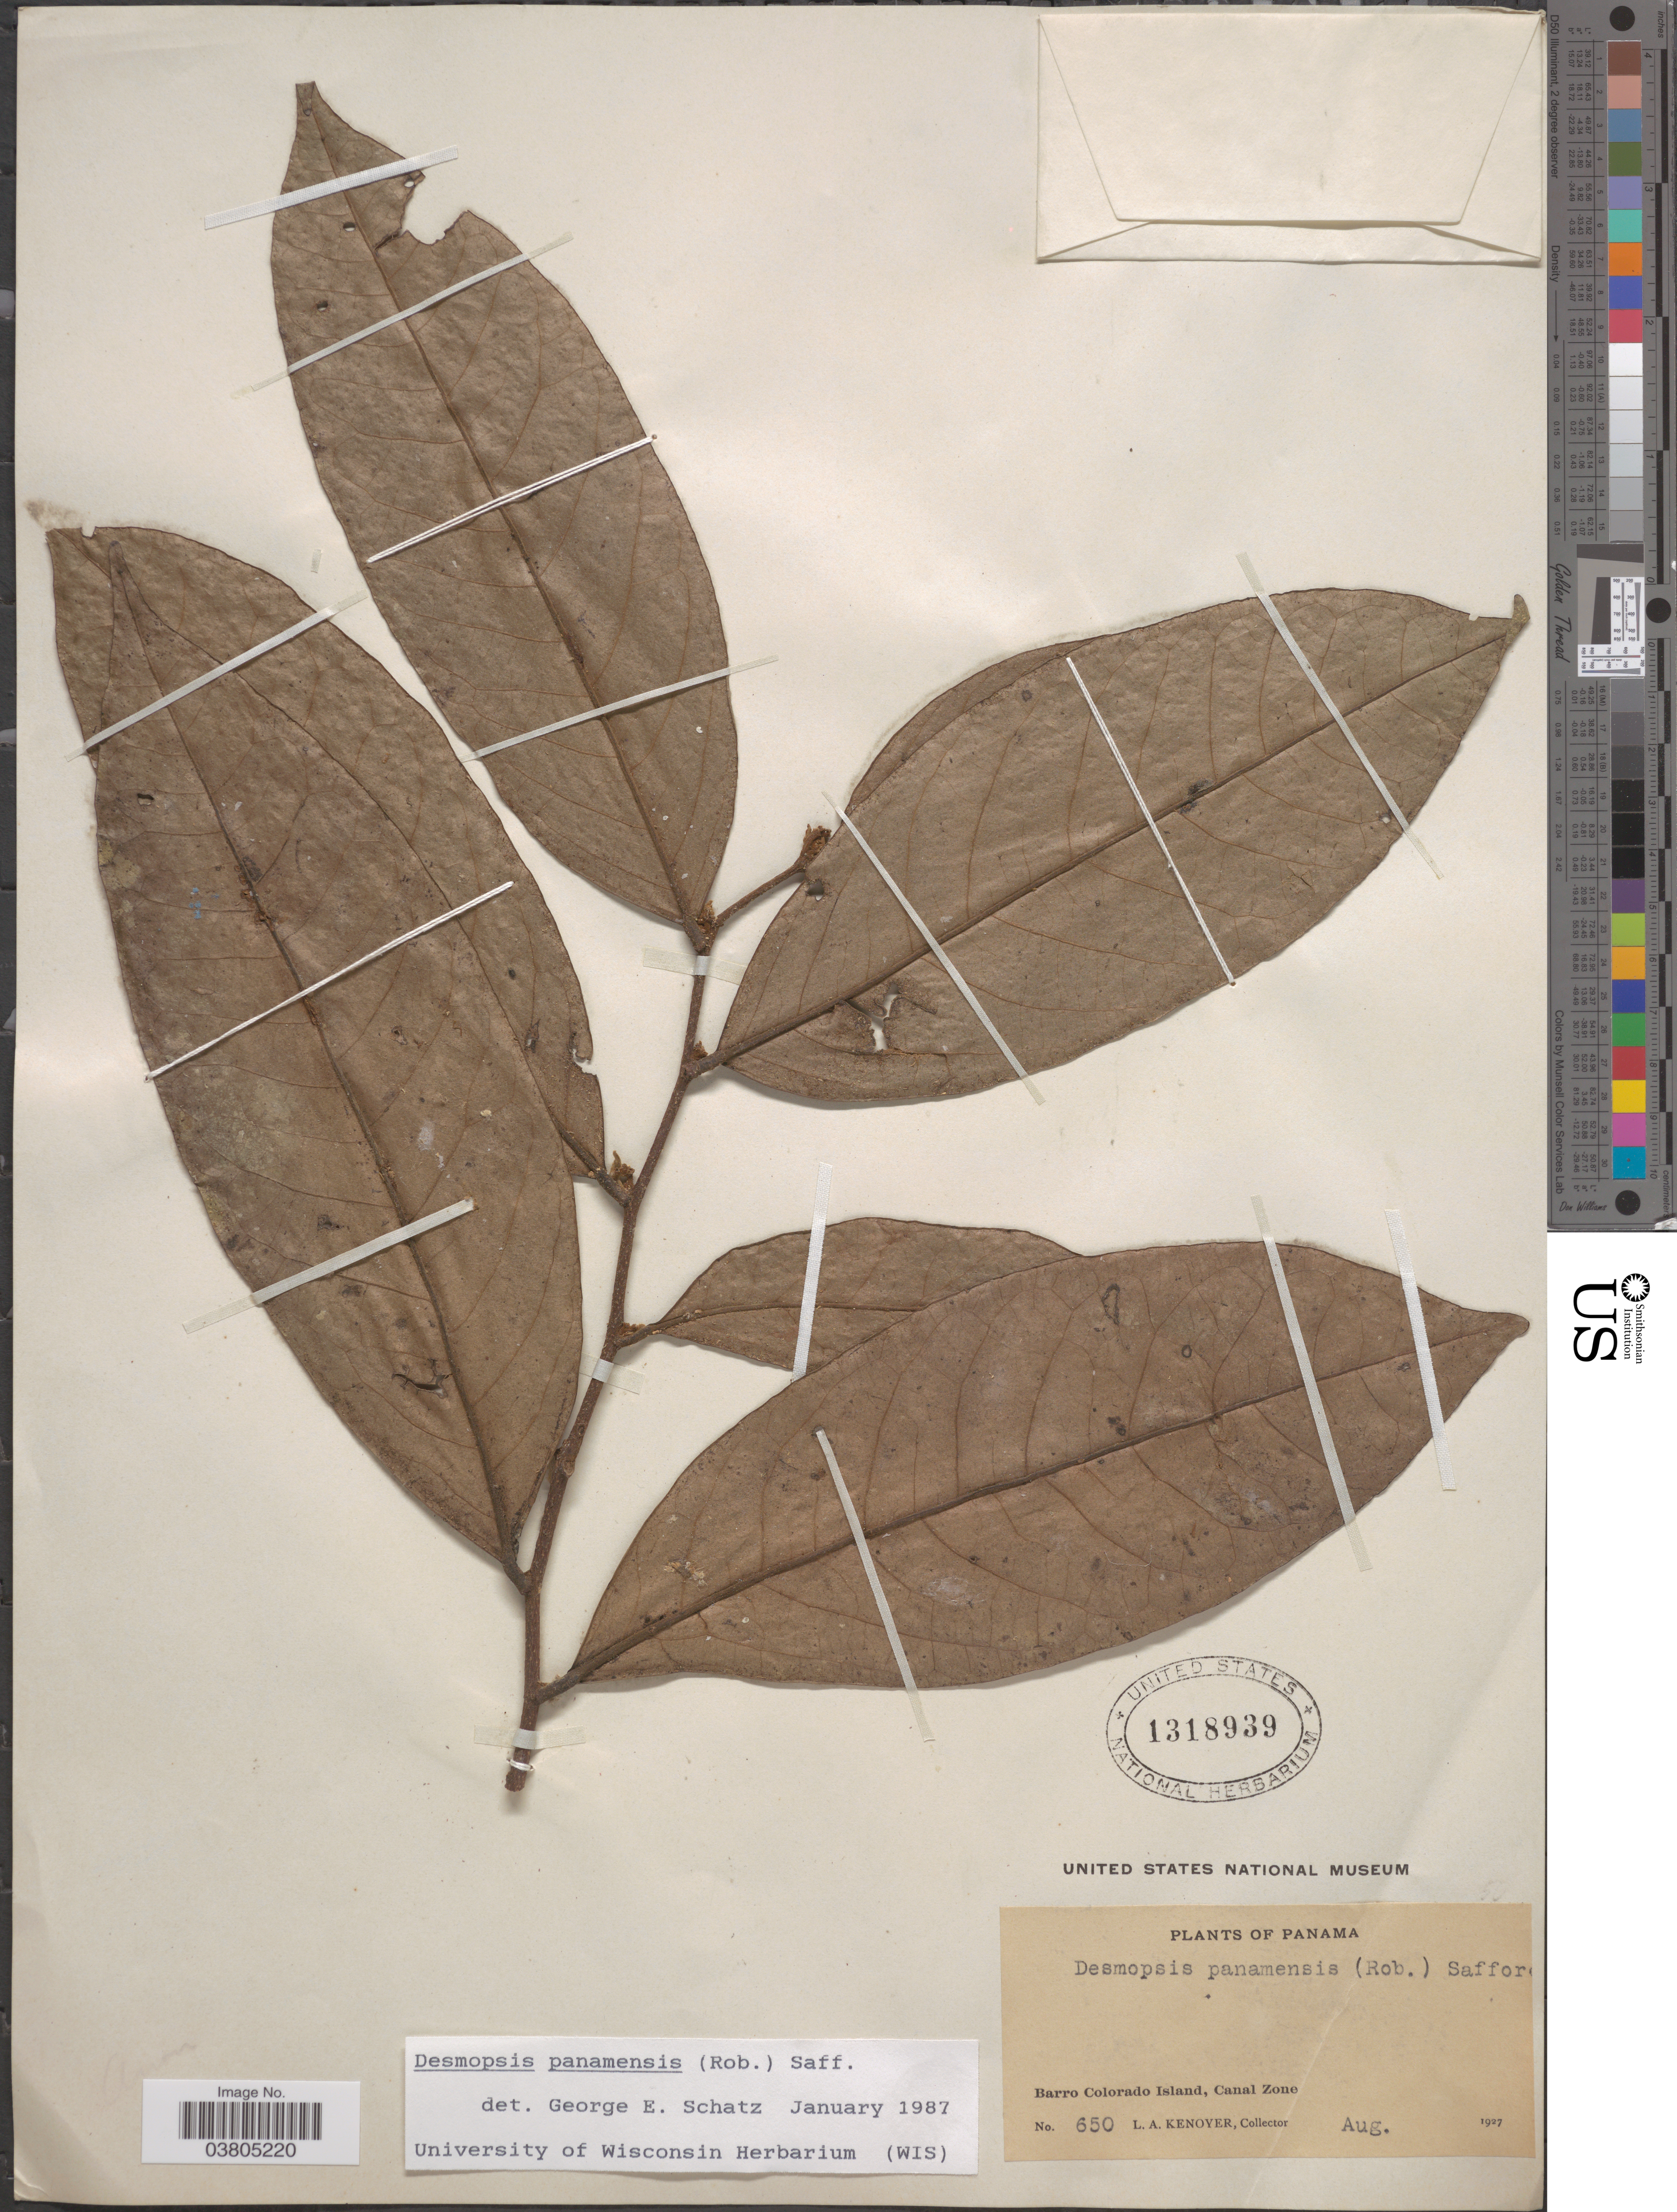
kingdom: Plantae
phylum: Tracheophyta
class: Magnoliopsida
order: Magnoliales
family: Annonaceae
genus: Desmopsis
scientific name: Desmopsis panamensis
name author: (B.L. Rob.) Saff.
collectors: L. A. Kenoyer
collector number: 650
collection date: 1927-08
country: Panama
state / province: Panamá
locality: Barro Colorado Island, Canal Zone.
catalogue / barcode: US 1318939